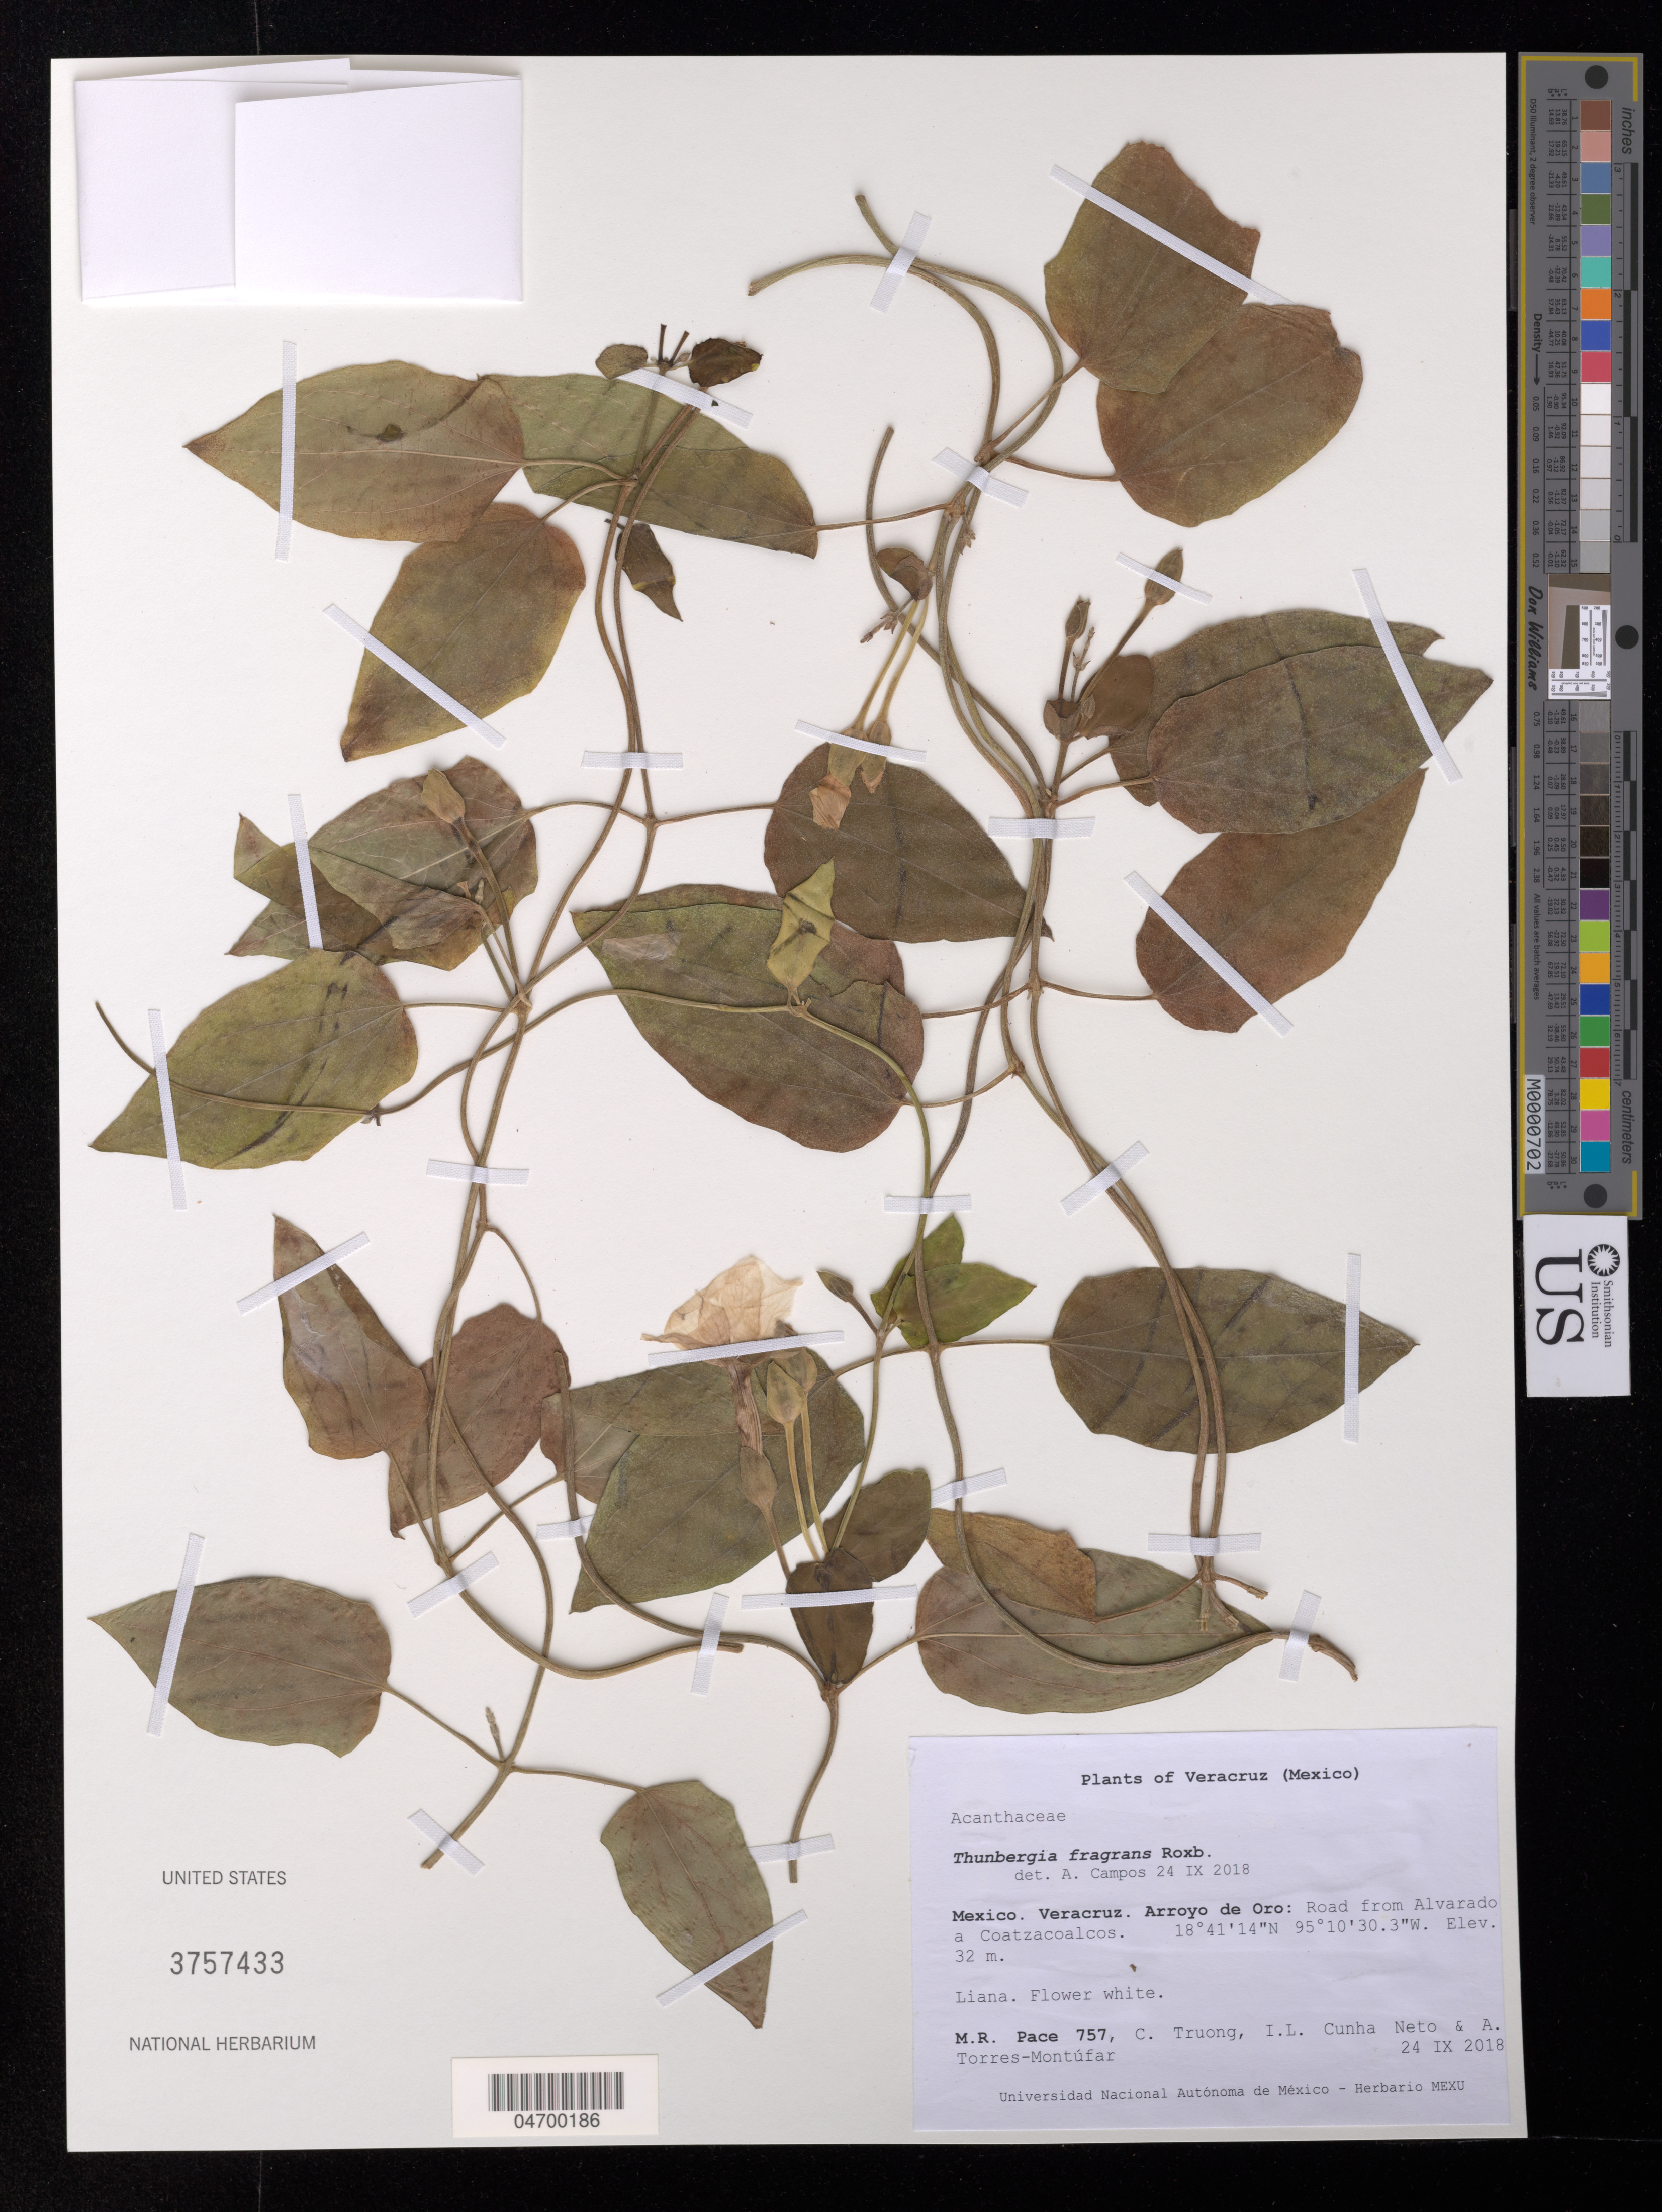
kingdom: Plantae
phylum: Tracheophyta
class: Magnoliopsida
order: Lamiales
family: Acanthaceae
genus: Thunbergia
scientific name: Thunbergia fragrans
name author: Roxb.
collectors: M. R. Pace, C. Truong, I. L. Cunha Neto & A. Torres-Montúfar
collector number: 757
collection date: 2018-09-24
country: Mexico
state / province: Veracruz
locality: Veracruz. Arroyo de Oro: Road from Alvarado a Coatzacoalcos.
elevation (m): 32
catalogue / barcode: US 3757433